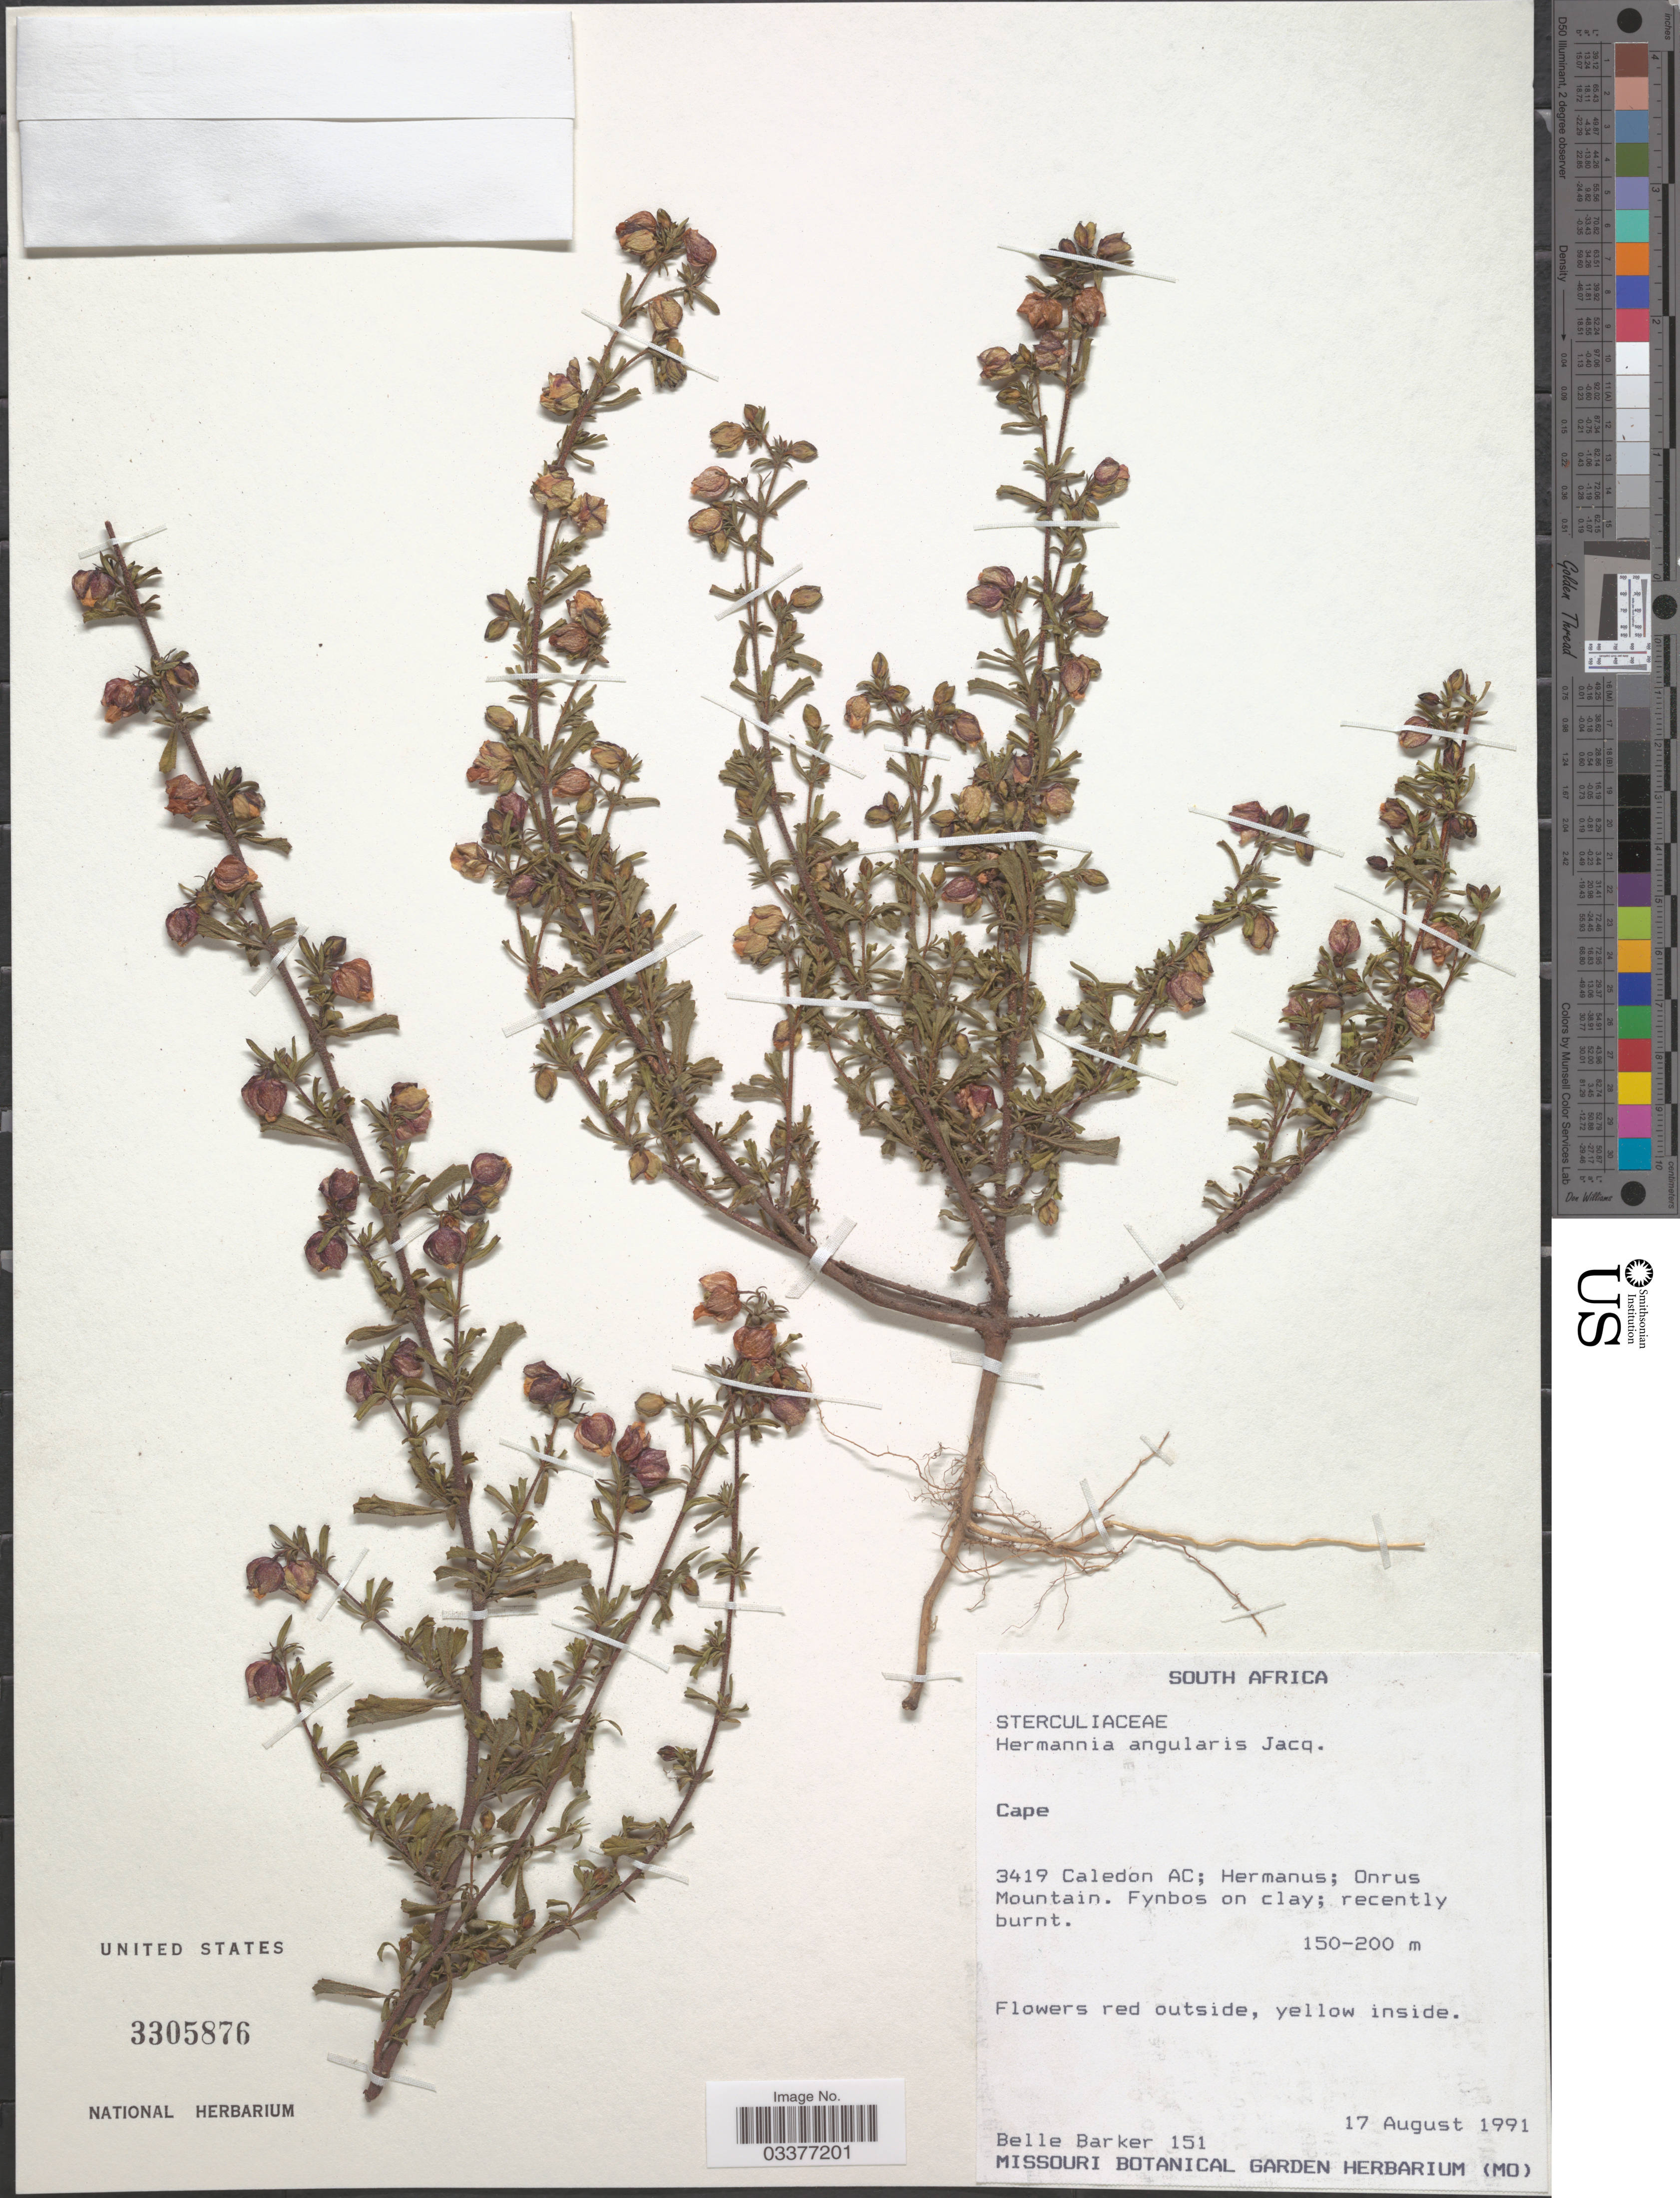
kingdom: Plantae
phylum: Tracheophyta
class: Magnoliopsida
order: Malvales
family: Malvaceae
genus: Hermannia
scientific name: Hermannia angularis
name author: Jacq.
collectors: B. Barker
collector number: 151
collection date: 1991-08-17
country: South Africa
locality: Cape. 3419 Caledon Ac; Hermanus; Onrus Mountain.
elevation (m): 150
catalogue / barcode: US 3305876